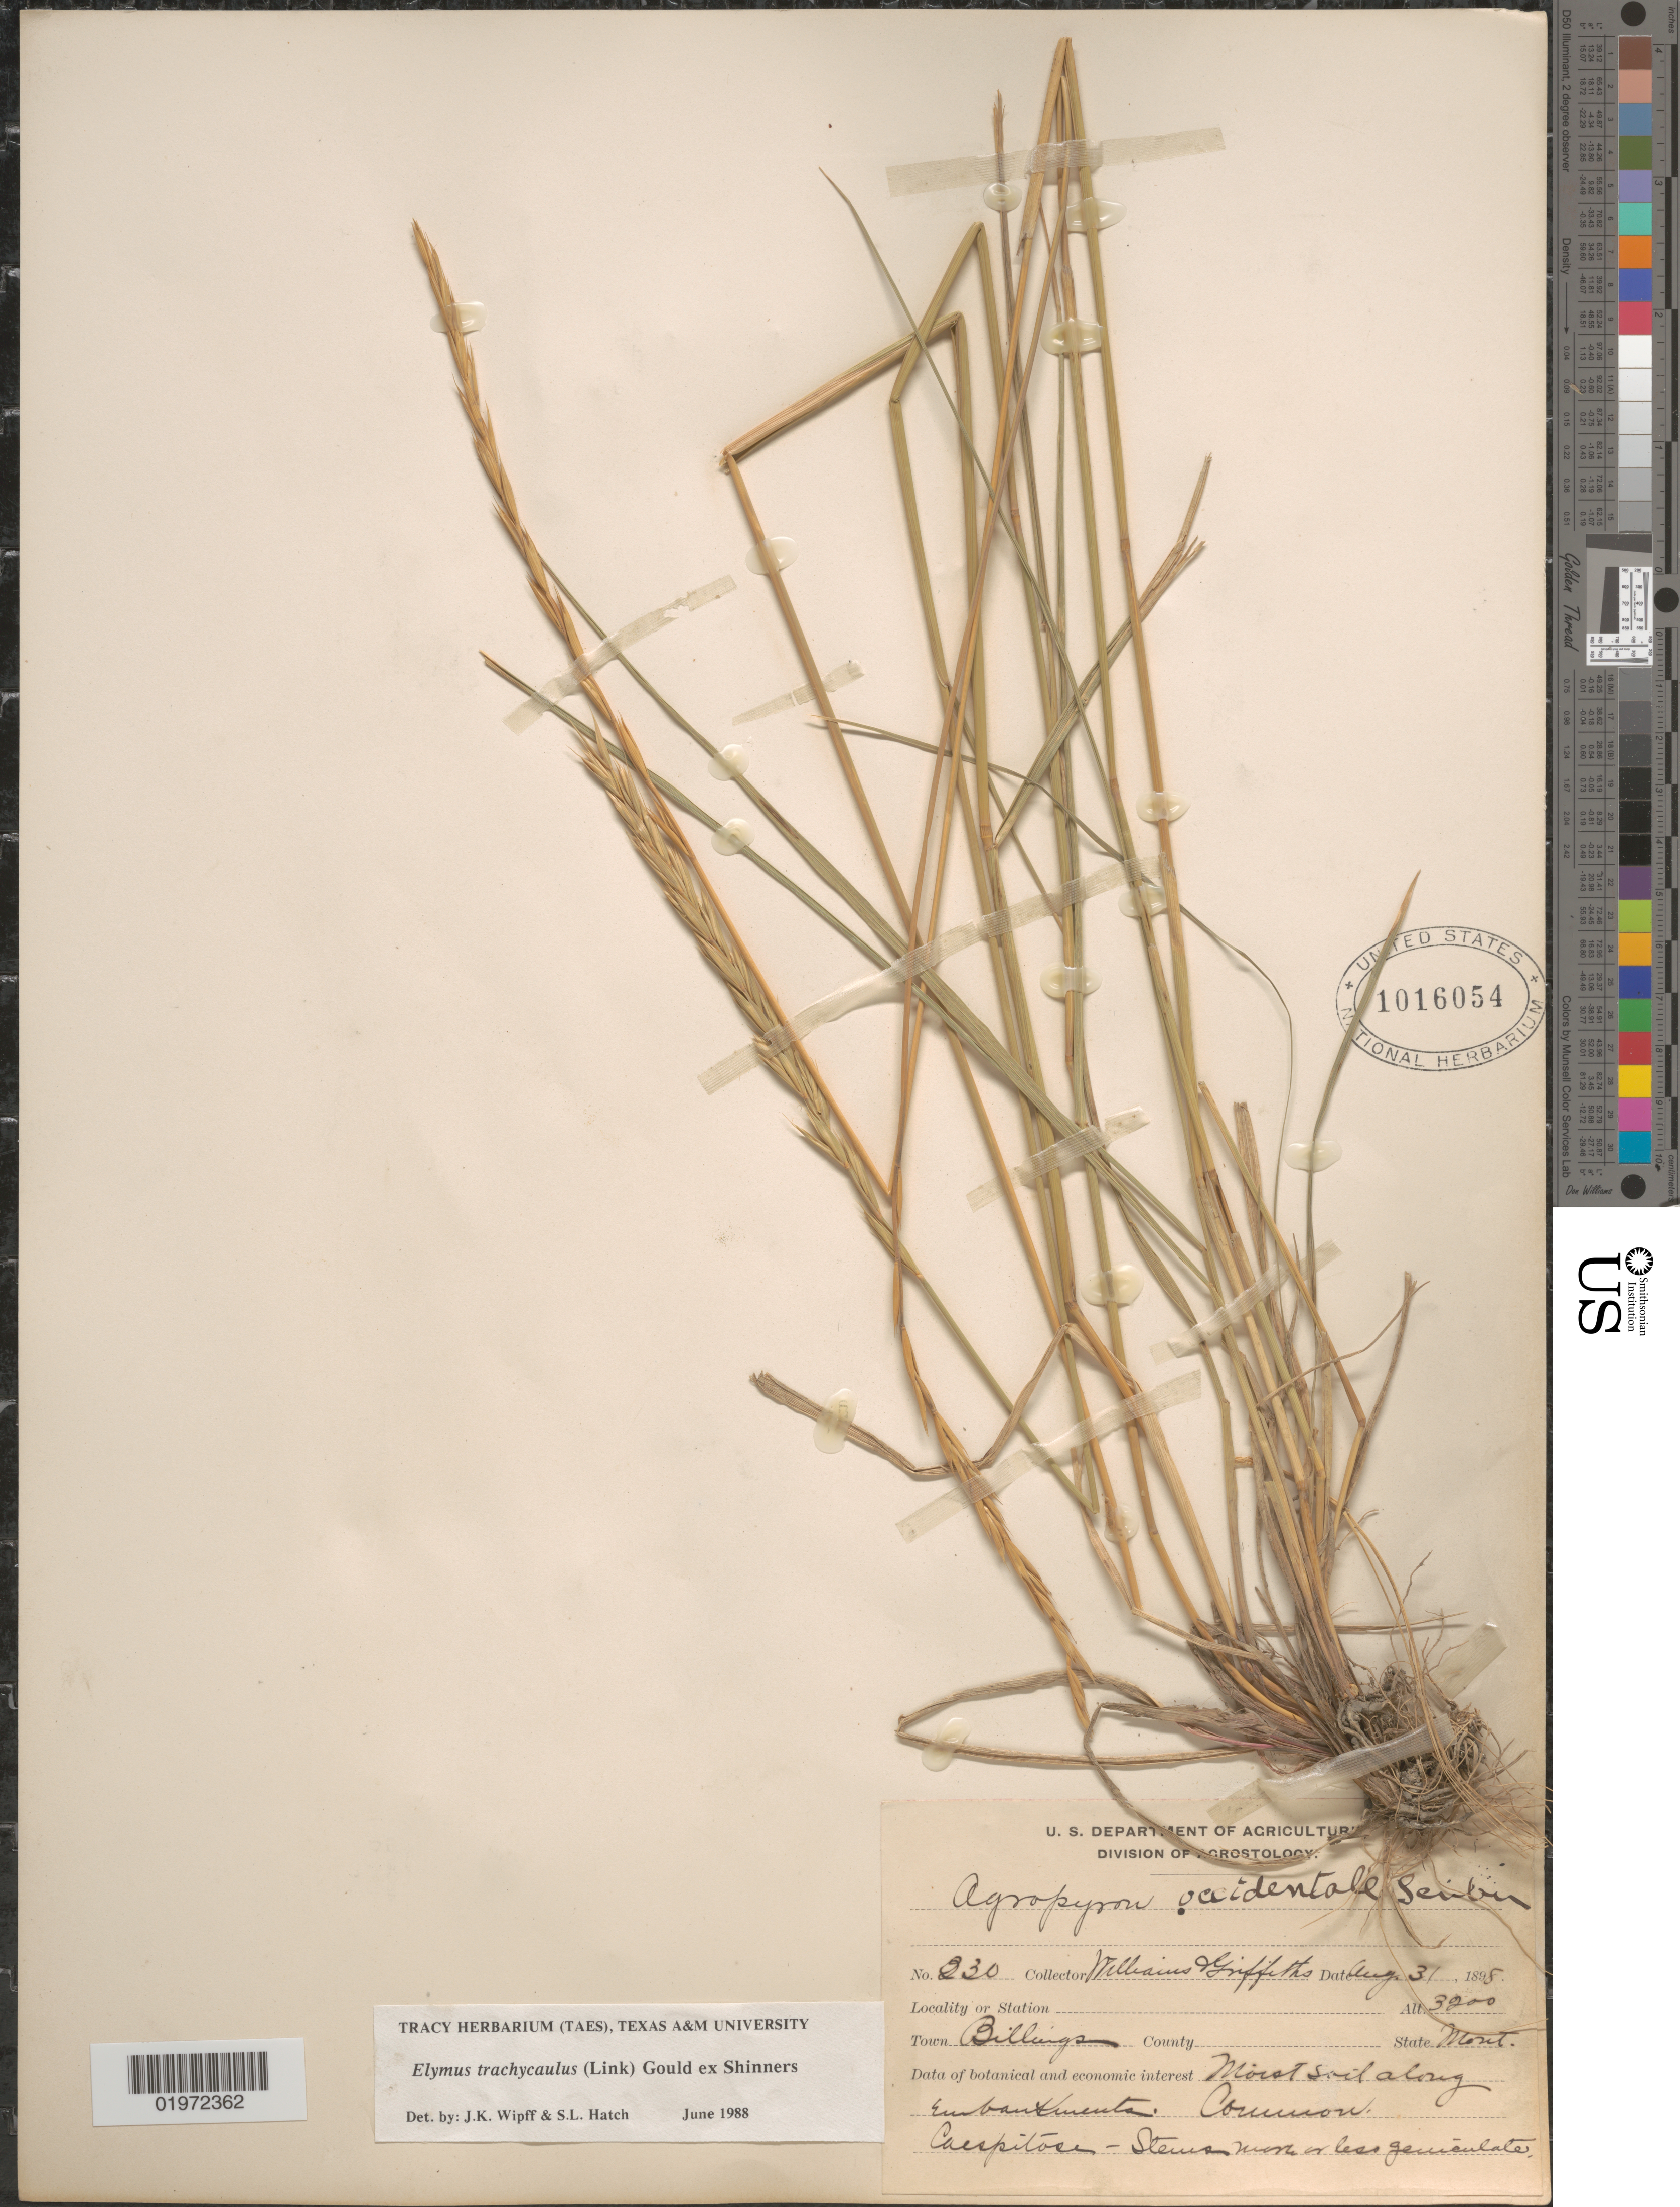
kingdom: Plantae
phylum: Tracheophyta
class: Liliopsida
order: Poales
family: Poaceae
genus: Elymus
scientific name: Elymus trachycaulus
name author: (Link) Gould ex Shinners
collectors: -- Williams & -- Griffiths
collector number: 230*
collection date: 1898-08-31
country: United States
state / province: Montana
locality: Town Billings. Moist soil along Embankments.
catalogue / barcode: US 1016054